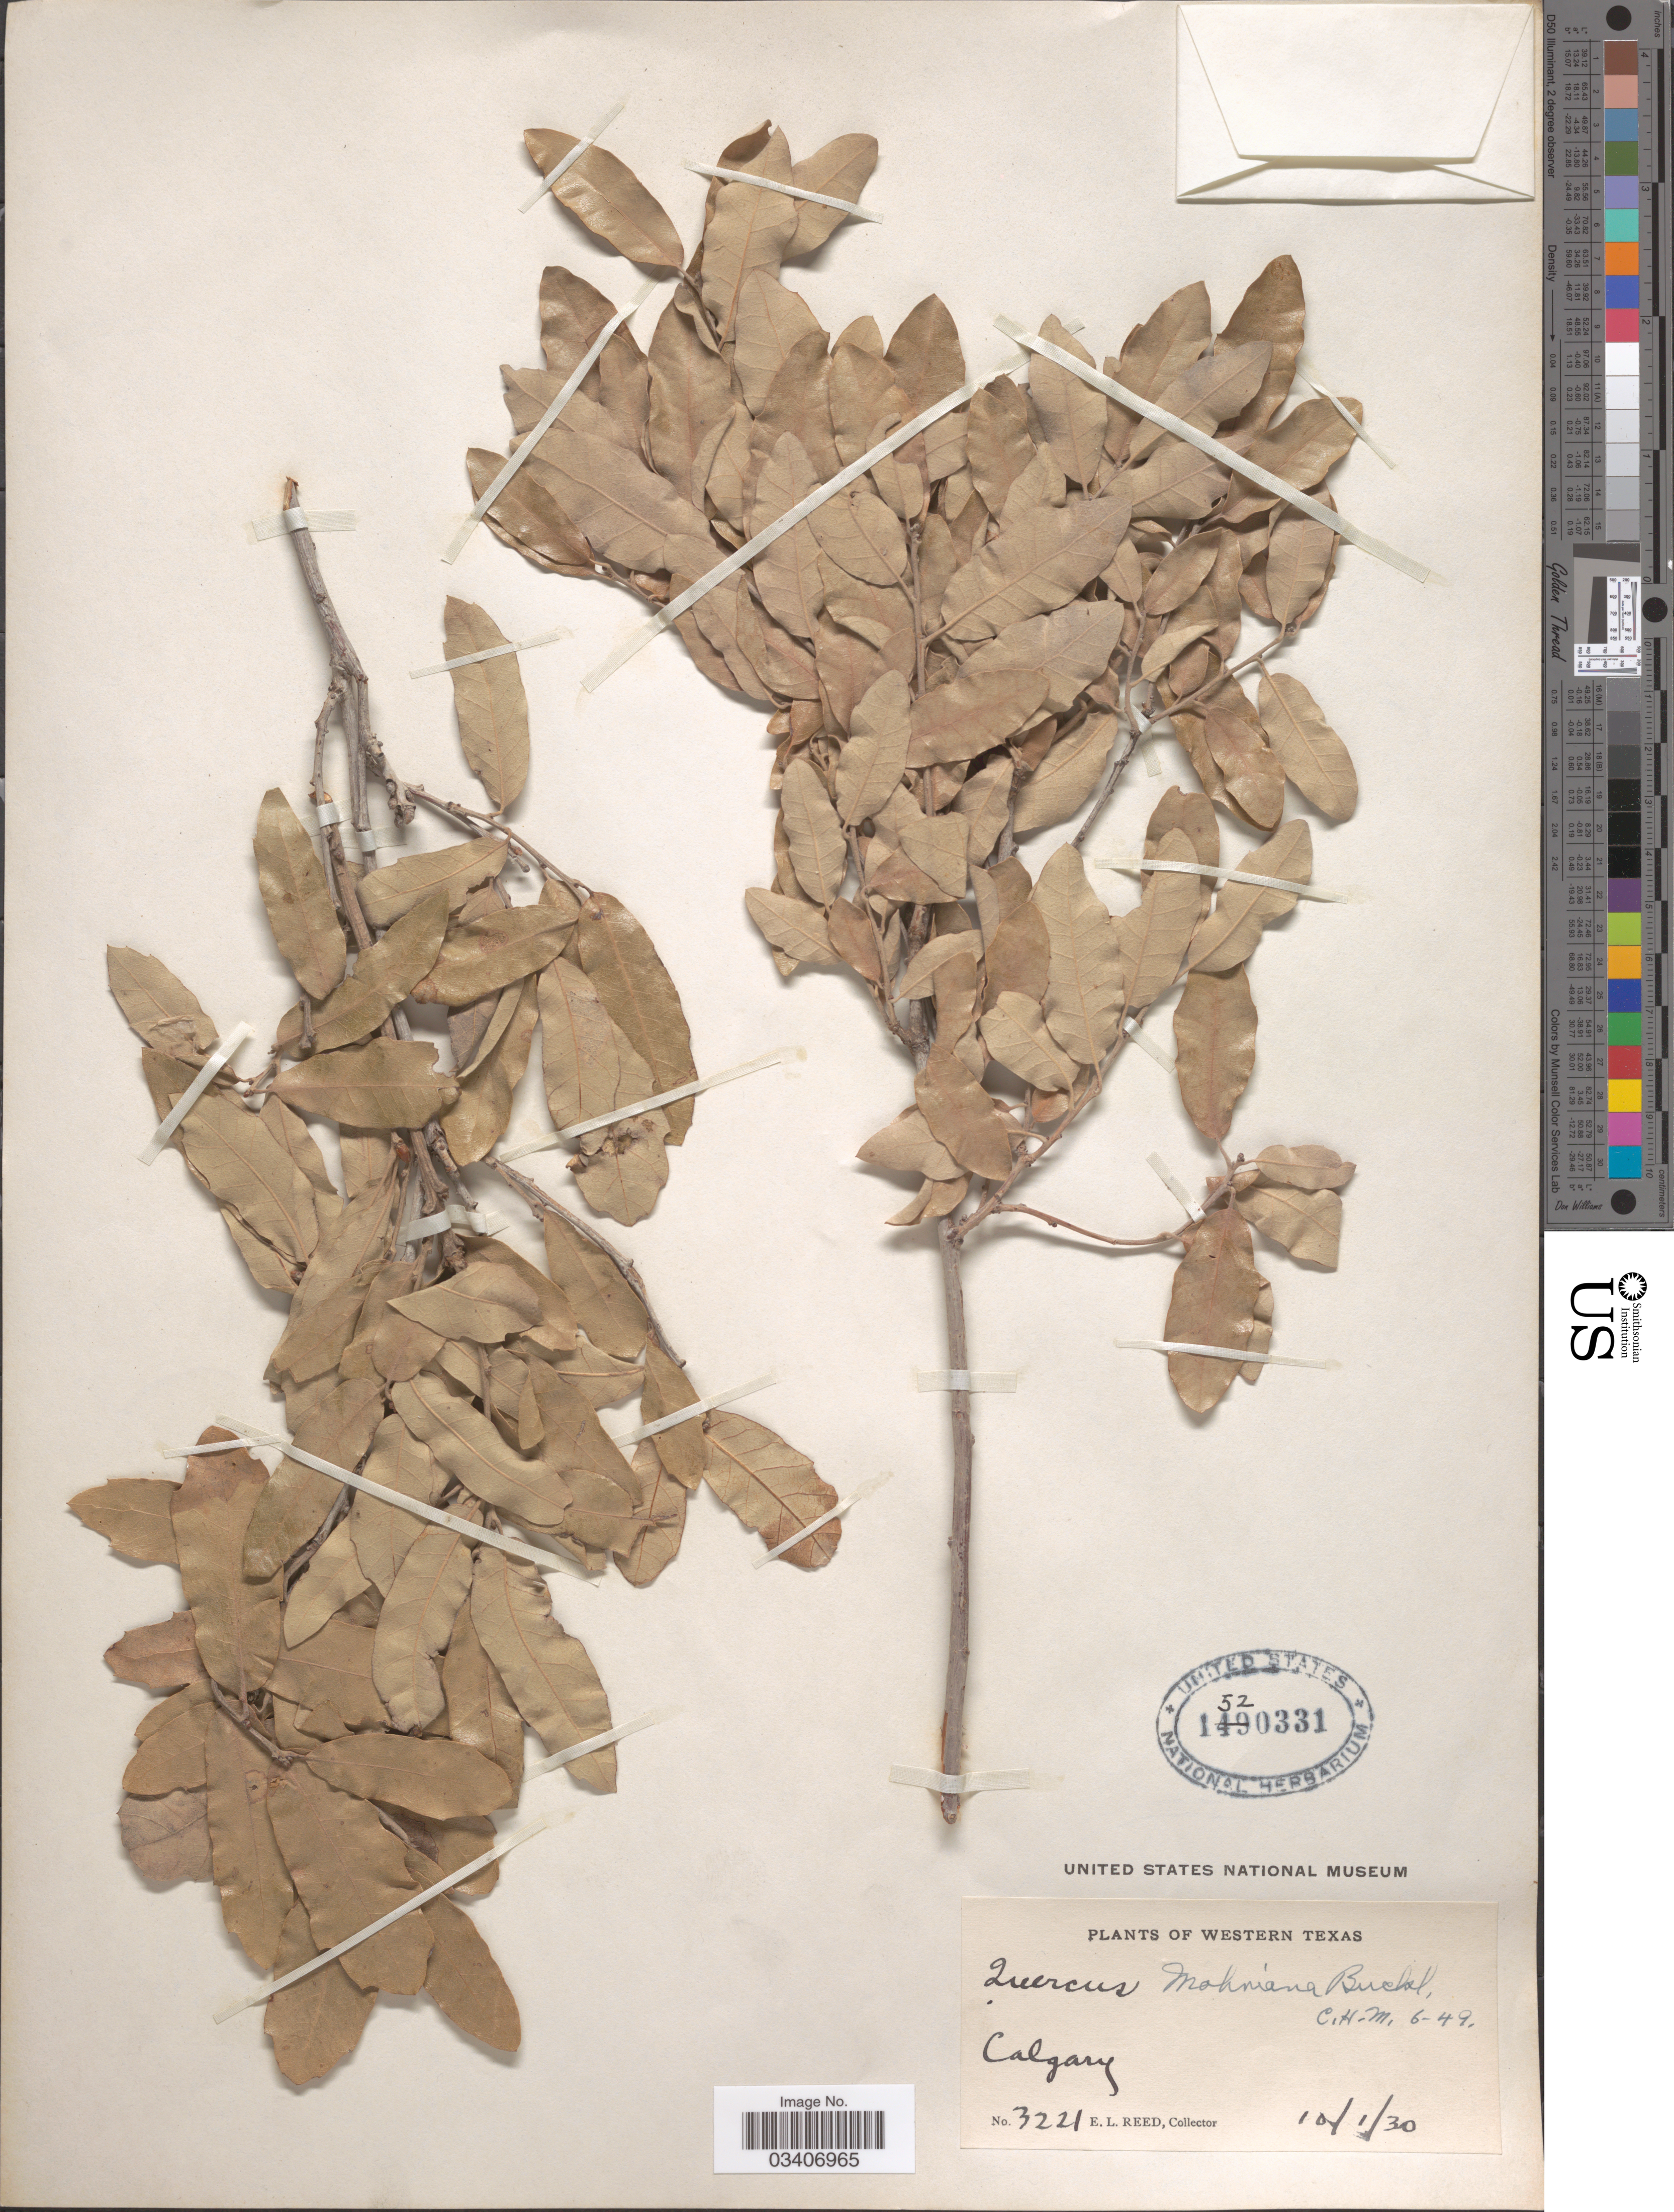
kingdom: Plantae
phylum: Tracheophyta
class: Magnoliopsida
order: Fagales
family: Fagaceae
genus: Quercus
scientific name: Quercus mohriana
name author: Buckley ex Rydb.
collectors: E. Reed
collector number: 3221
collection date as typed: Transcribed d/m/y: 1/10/30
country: United States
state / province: Texas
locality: Western Texas. Calgary.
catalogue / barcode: US 1520331